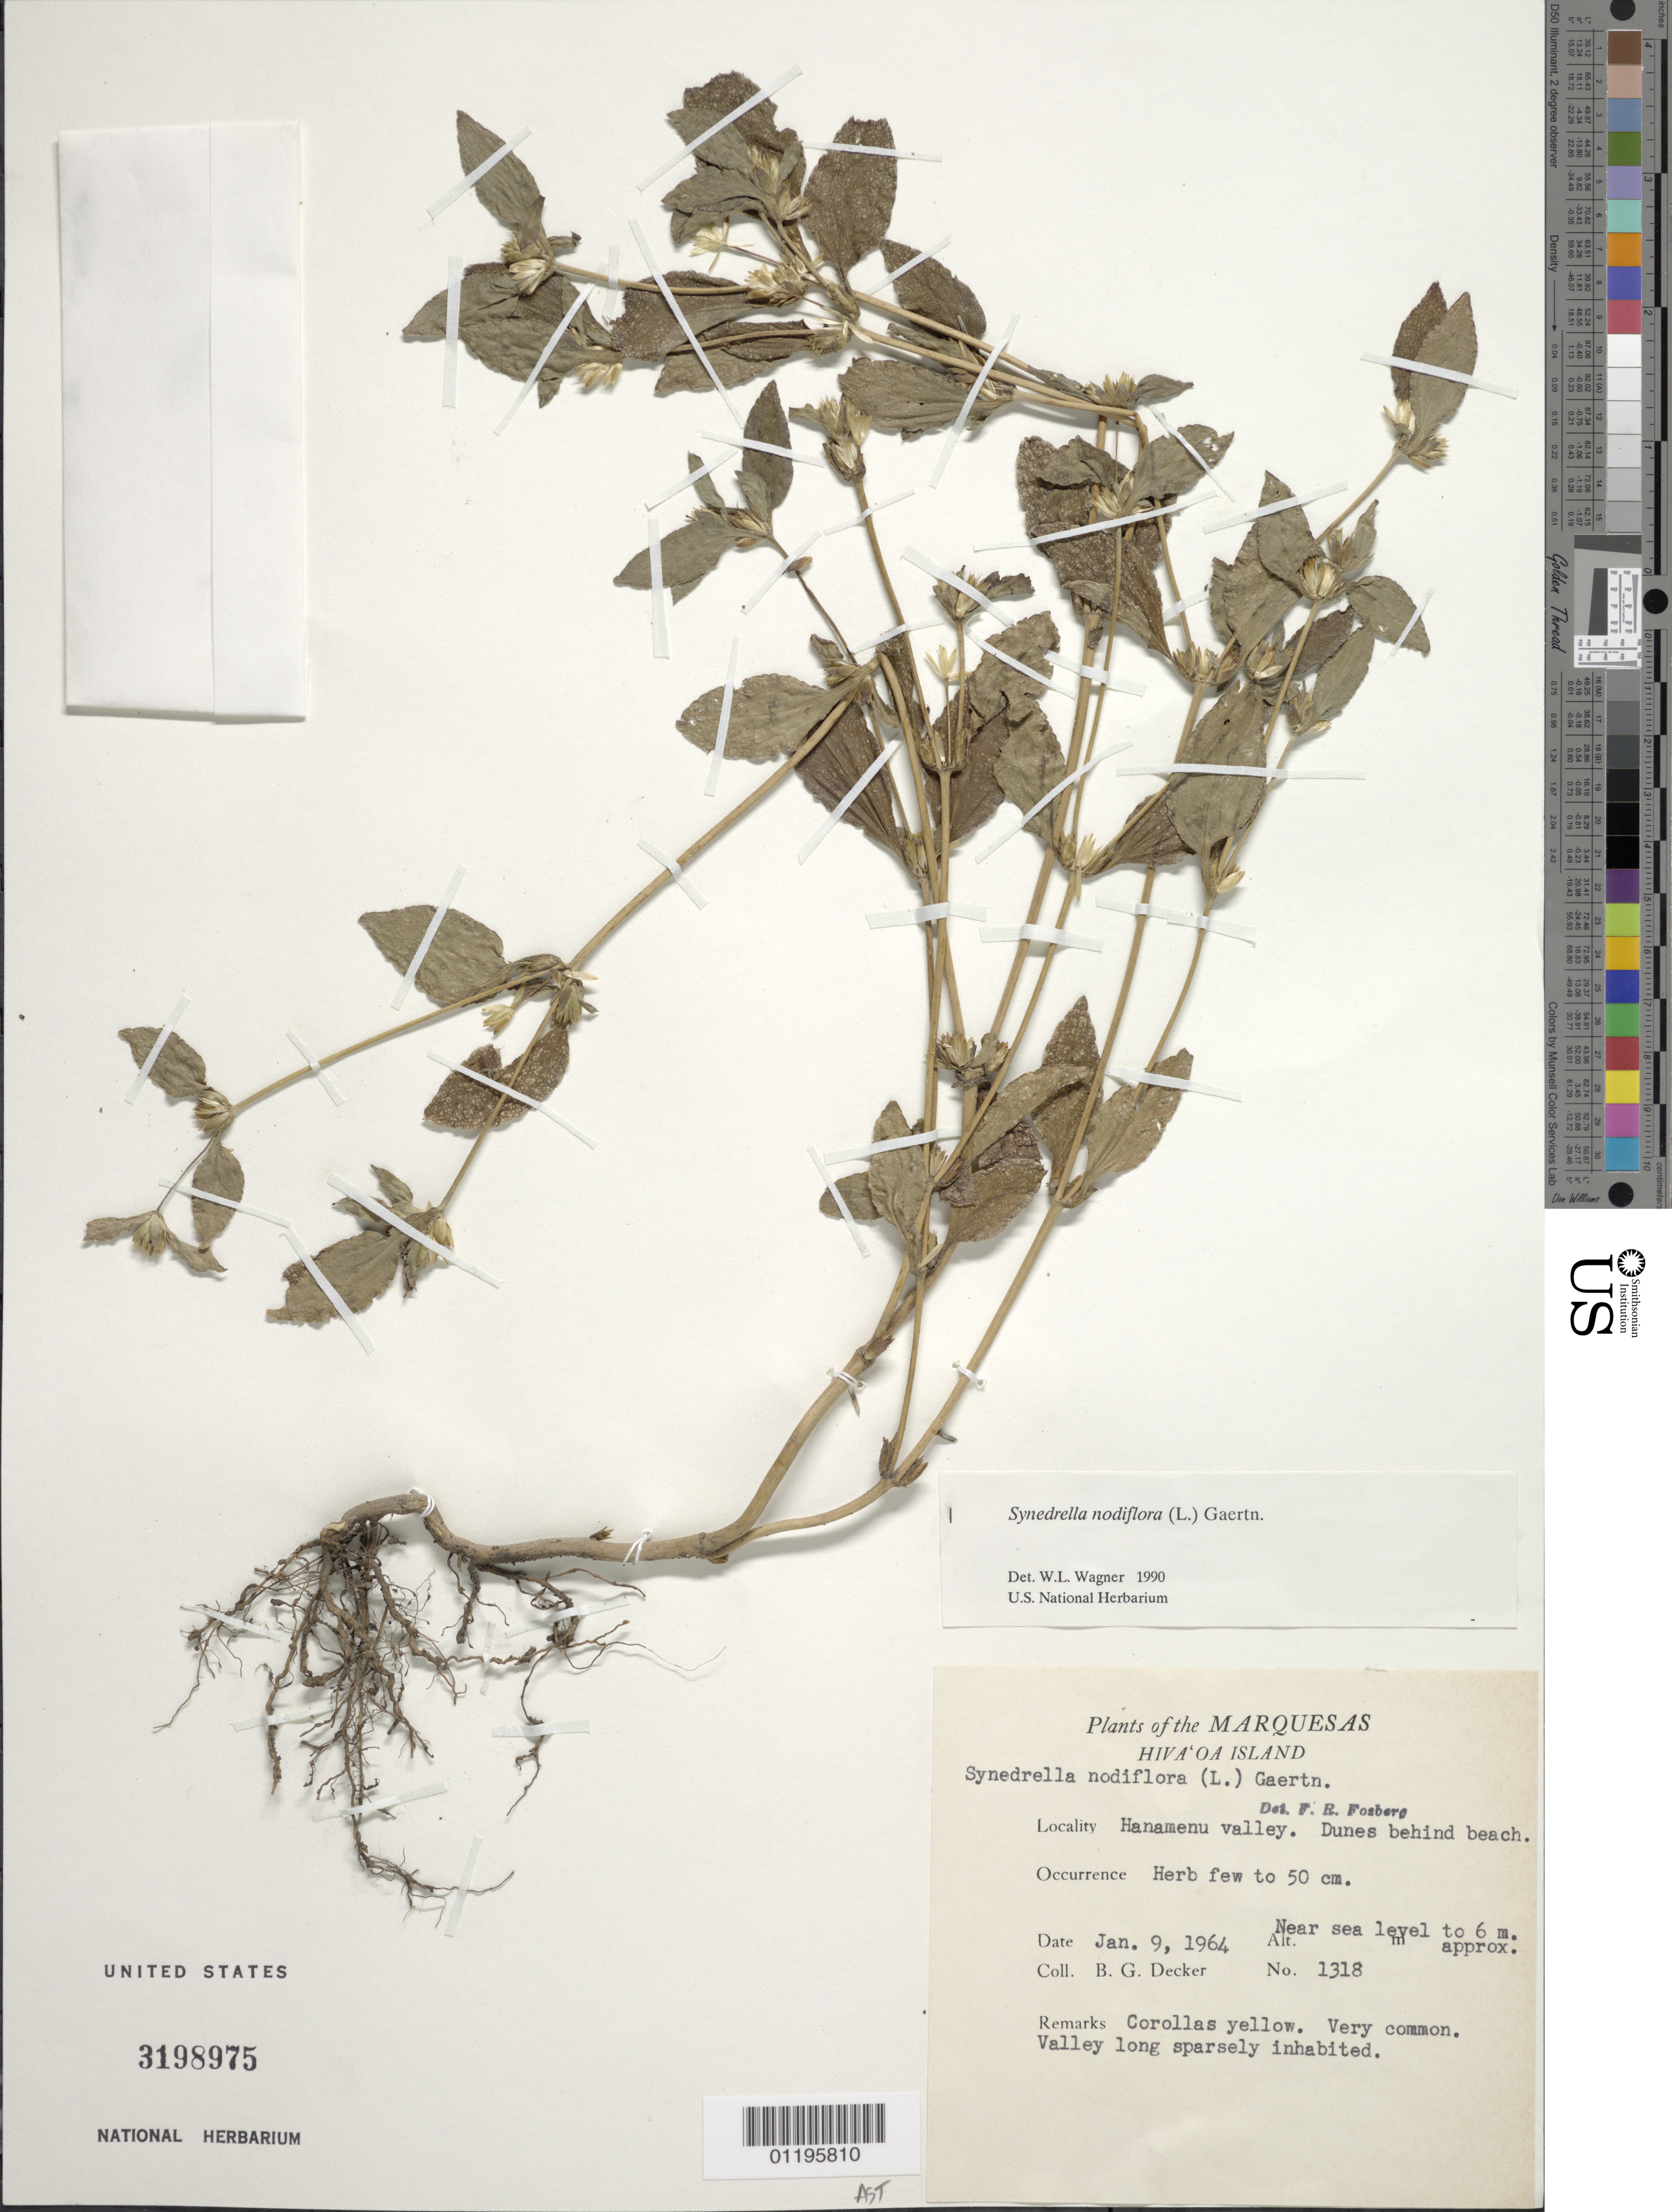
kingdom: Plantae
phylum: Tracheophyta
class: Magnoliopsida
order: Asterales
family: Asteraceae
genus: Synedrella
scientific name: Synedrella nodiflora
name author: (L.) Gaertn.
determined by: Wagner, W. L., (BOT), Smithsonian Institution - National Museum of Natural History (UNITED STATES)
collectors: B. G. Decker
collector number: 1318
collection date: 1964-01-09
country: French Polynesia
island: Hiva Oa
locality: Hanamenu Valley, dunes behind beach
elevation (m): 0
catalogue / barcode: US 3198975